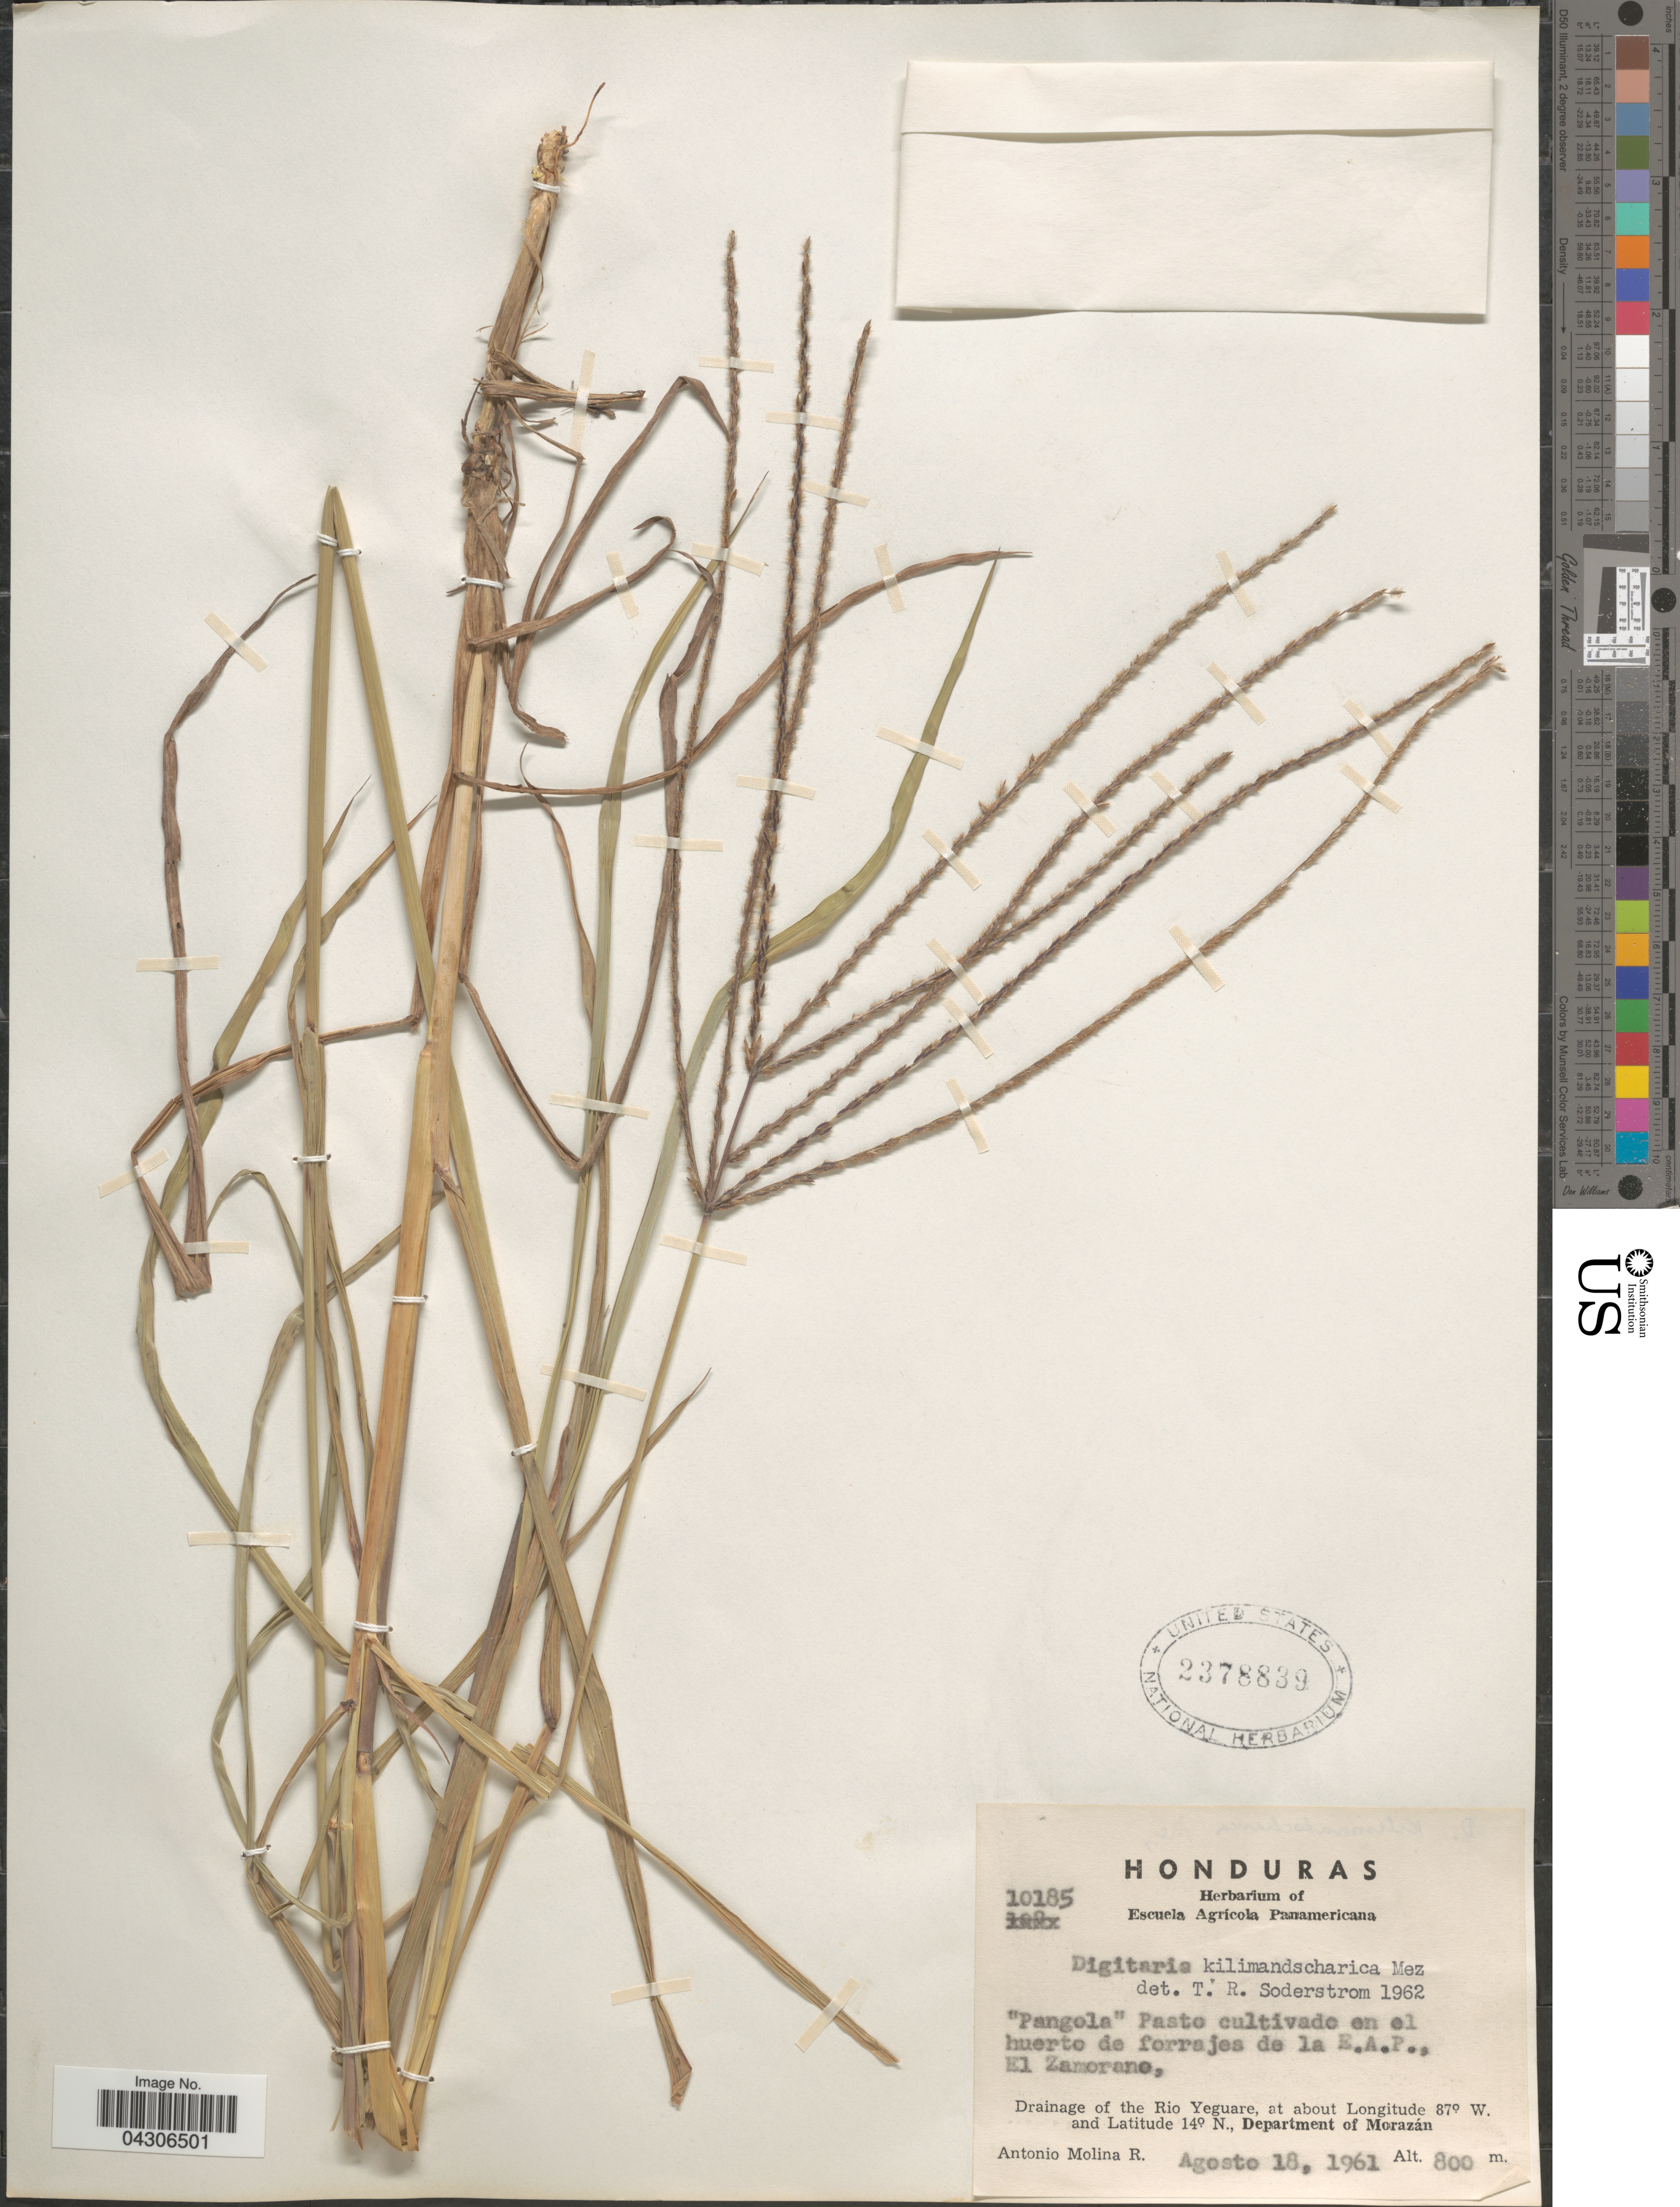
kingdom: Plantae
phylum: Tracheophyta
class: Liliopsida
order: Poales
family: Poaceae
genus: Digitaria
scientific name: Digitaria sp.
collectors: A. Molina R.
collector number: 10185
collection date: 1961-08-18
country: Honduras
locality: Pangola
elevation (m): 800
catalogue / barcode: US 2378839